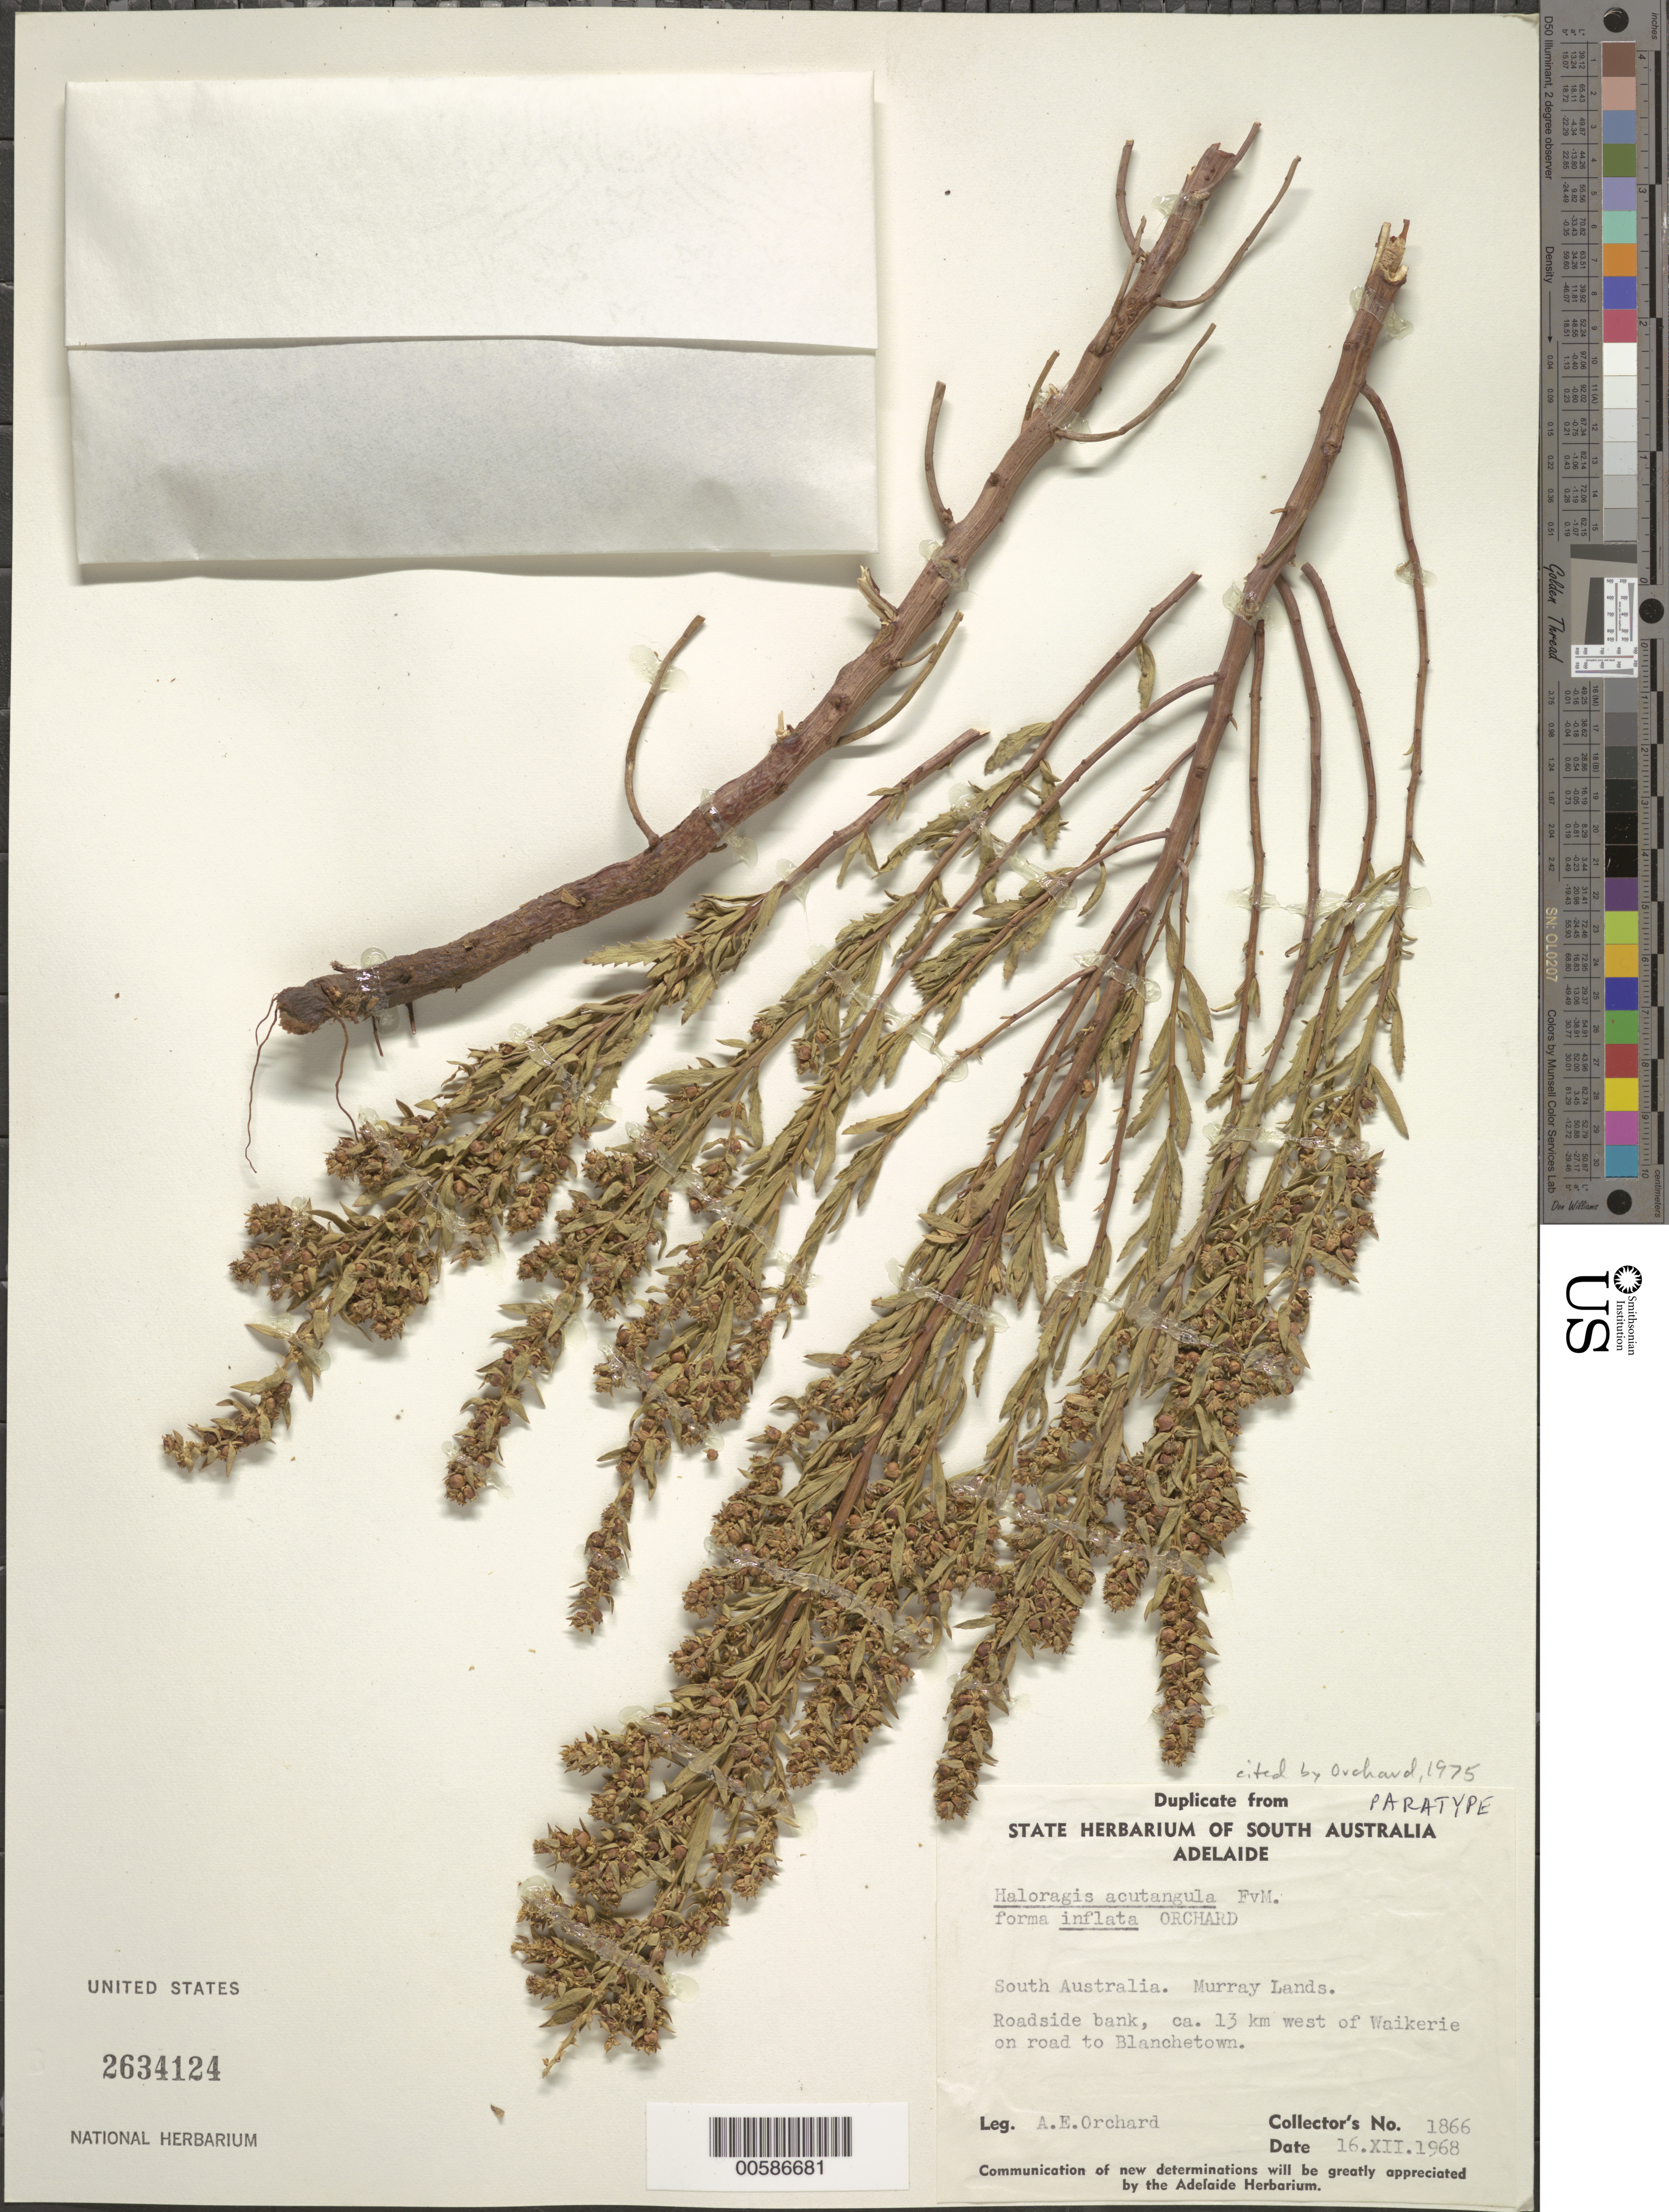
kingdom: Plantae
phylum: Tracheophyta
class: Magnoliopsida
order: Saxifragales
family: Haloragaceae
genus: Haloragis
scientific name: Haloragis acutangula f. inflata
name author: Orchard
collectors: A. E. Orchard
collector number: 1866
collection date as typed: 16 Dec 1968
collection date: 1968-12-16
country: Australia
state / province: South Australia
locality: Murray Lands, W of Waikerie to Blanchetown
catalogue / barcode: US 2634124